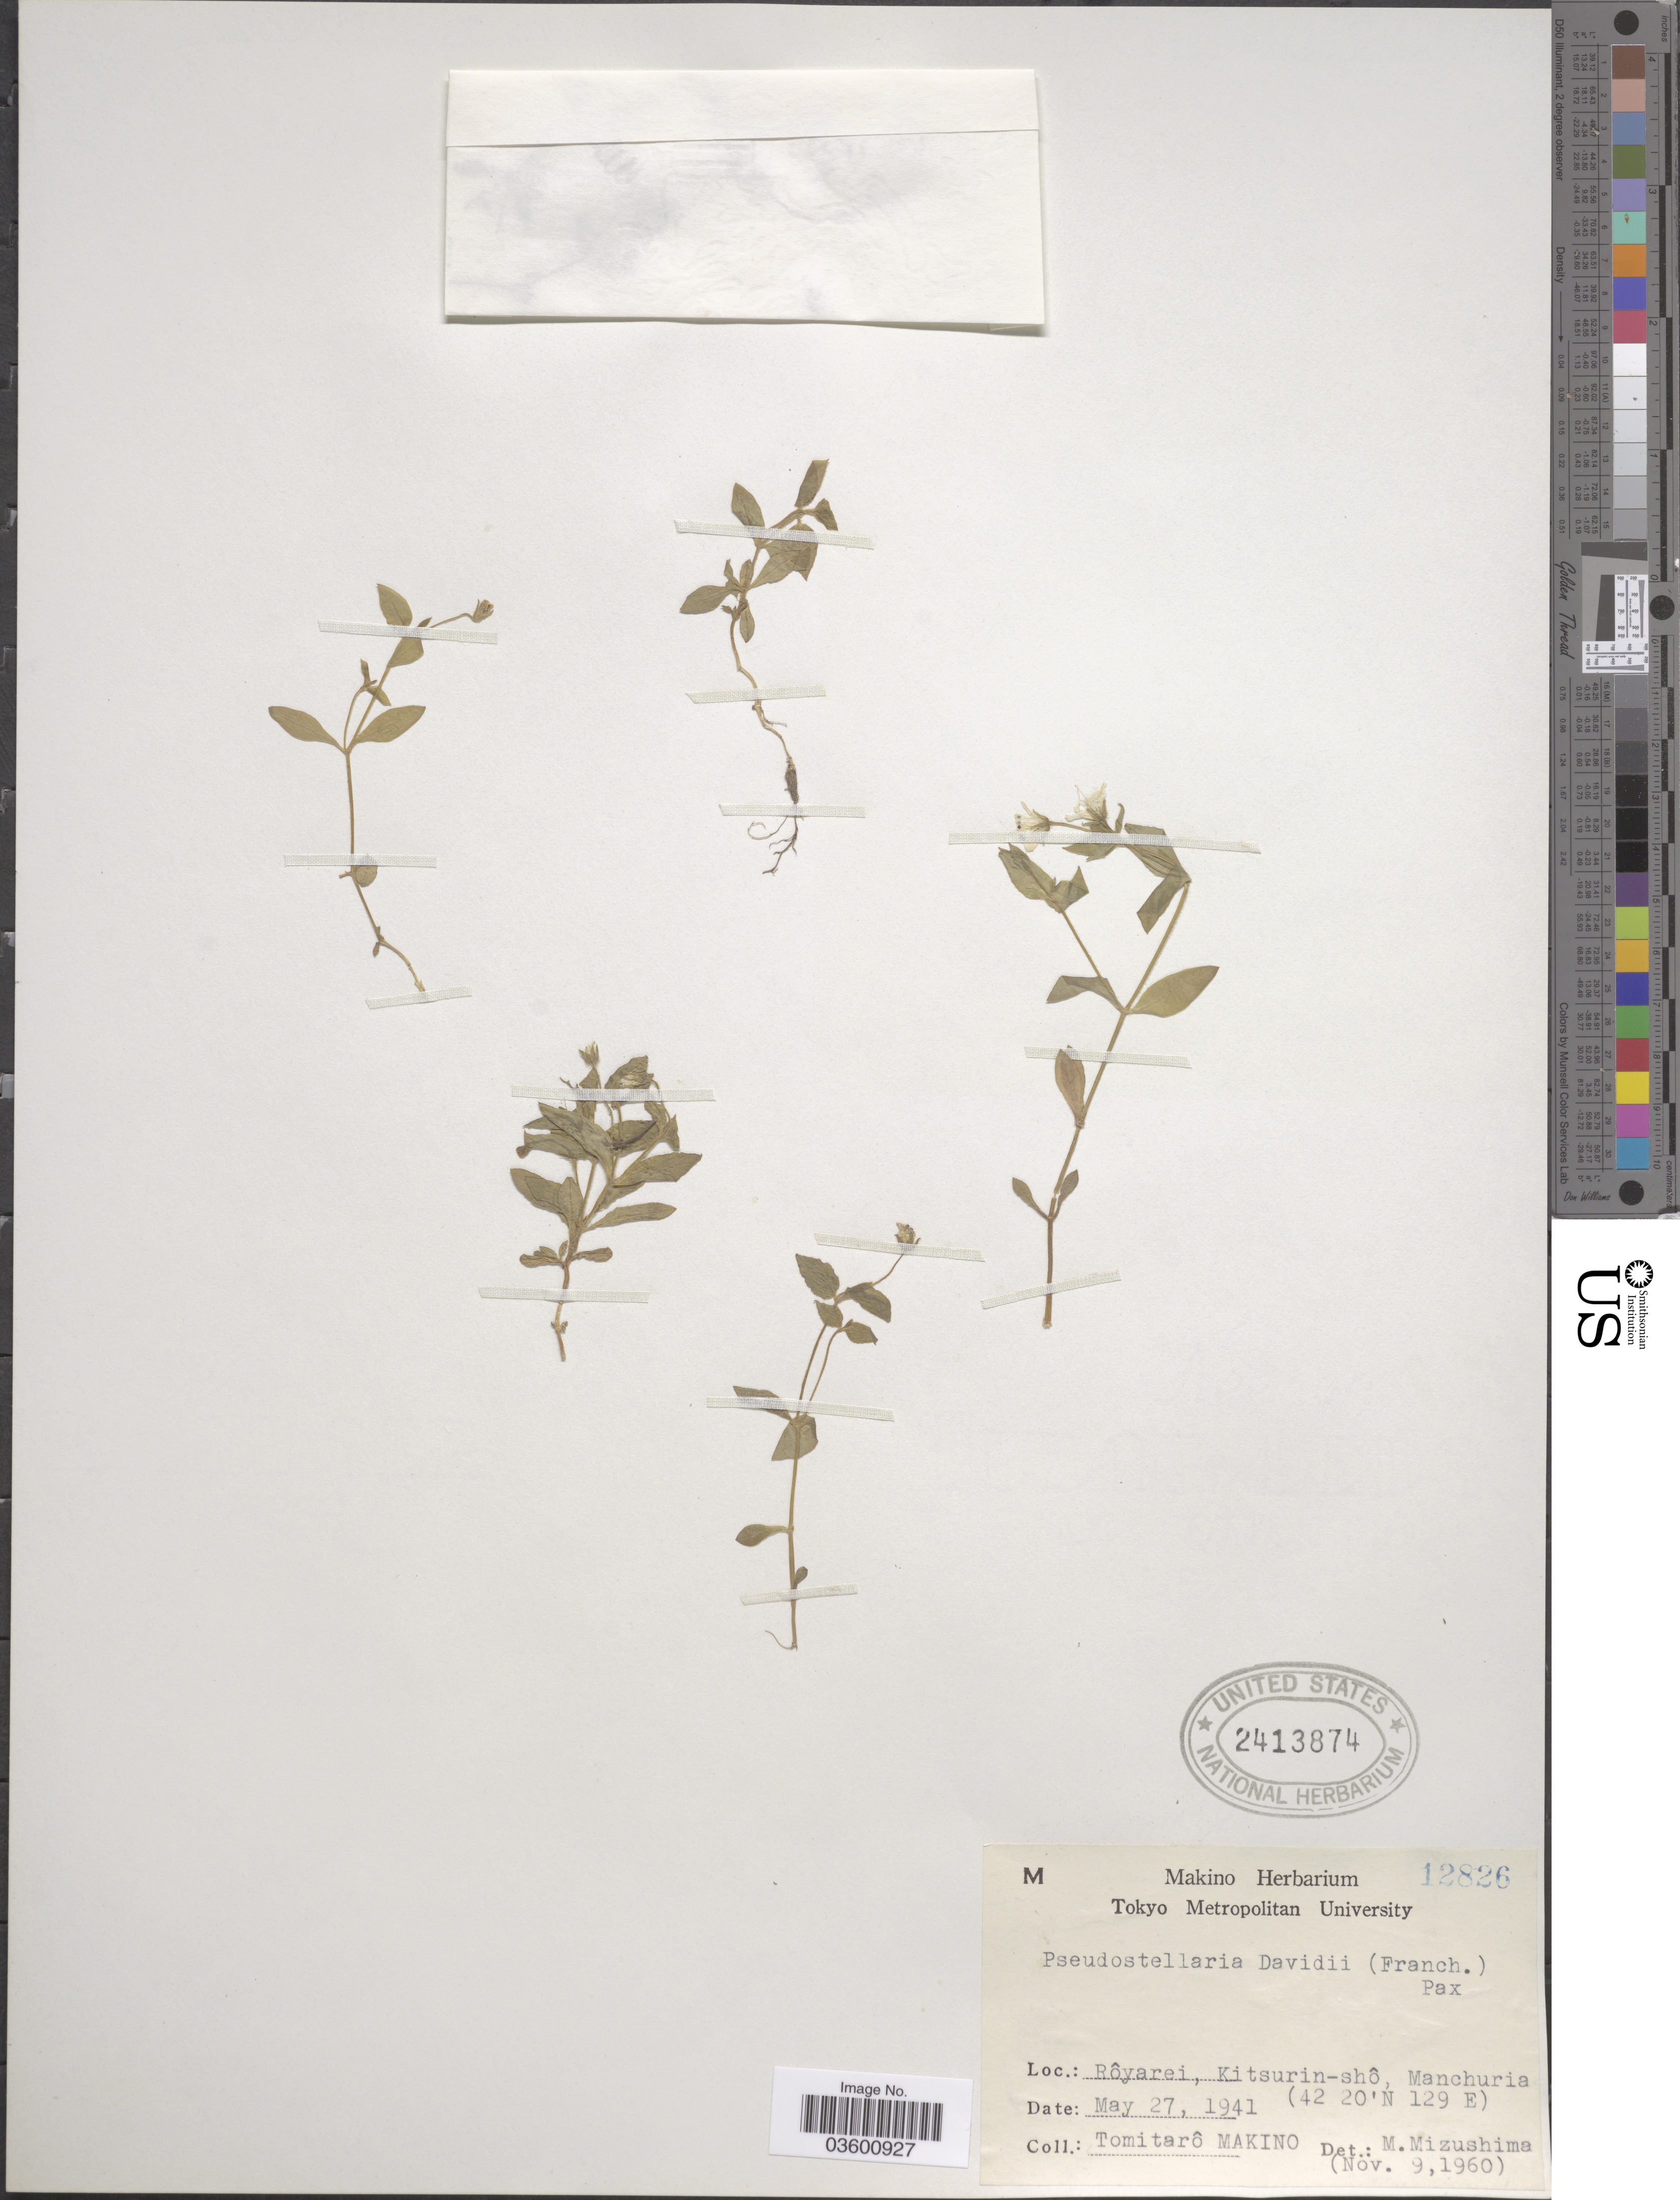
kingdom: Plantae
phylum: Tracheophyta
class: Magnoliopsida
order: Caryophyllales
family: Caryophyllaceae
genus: Pseudostellaria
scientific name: Pseudostellaria davidii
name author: (Franch.) Pax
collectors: T. Makino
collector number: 12826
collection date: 1941-05-27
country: Japan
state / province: Tokyo, Federal City of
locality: Rôyarei, Kitsurin-shô, Manchuria.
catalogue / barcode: US 2413874